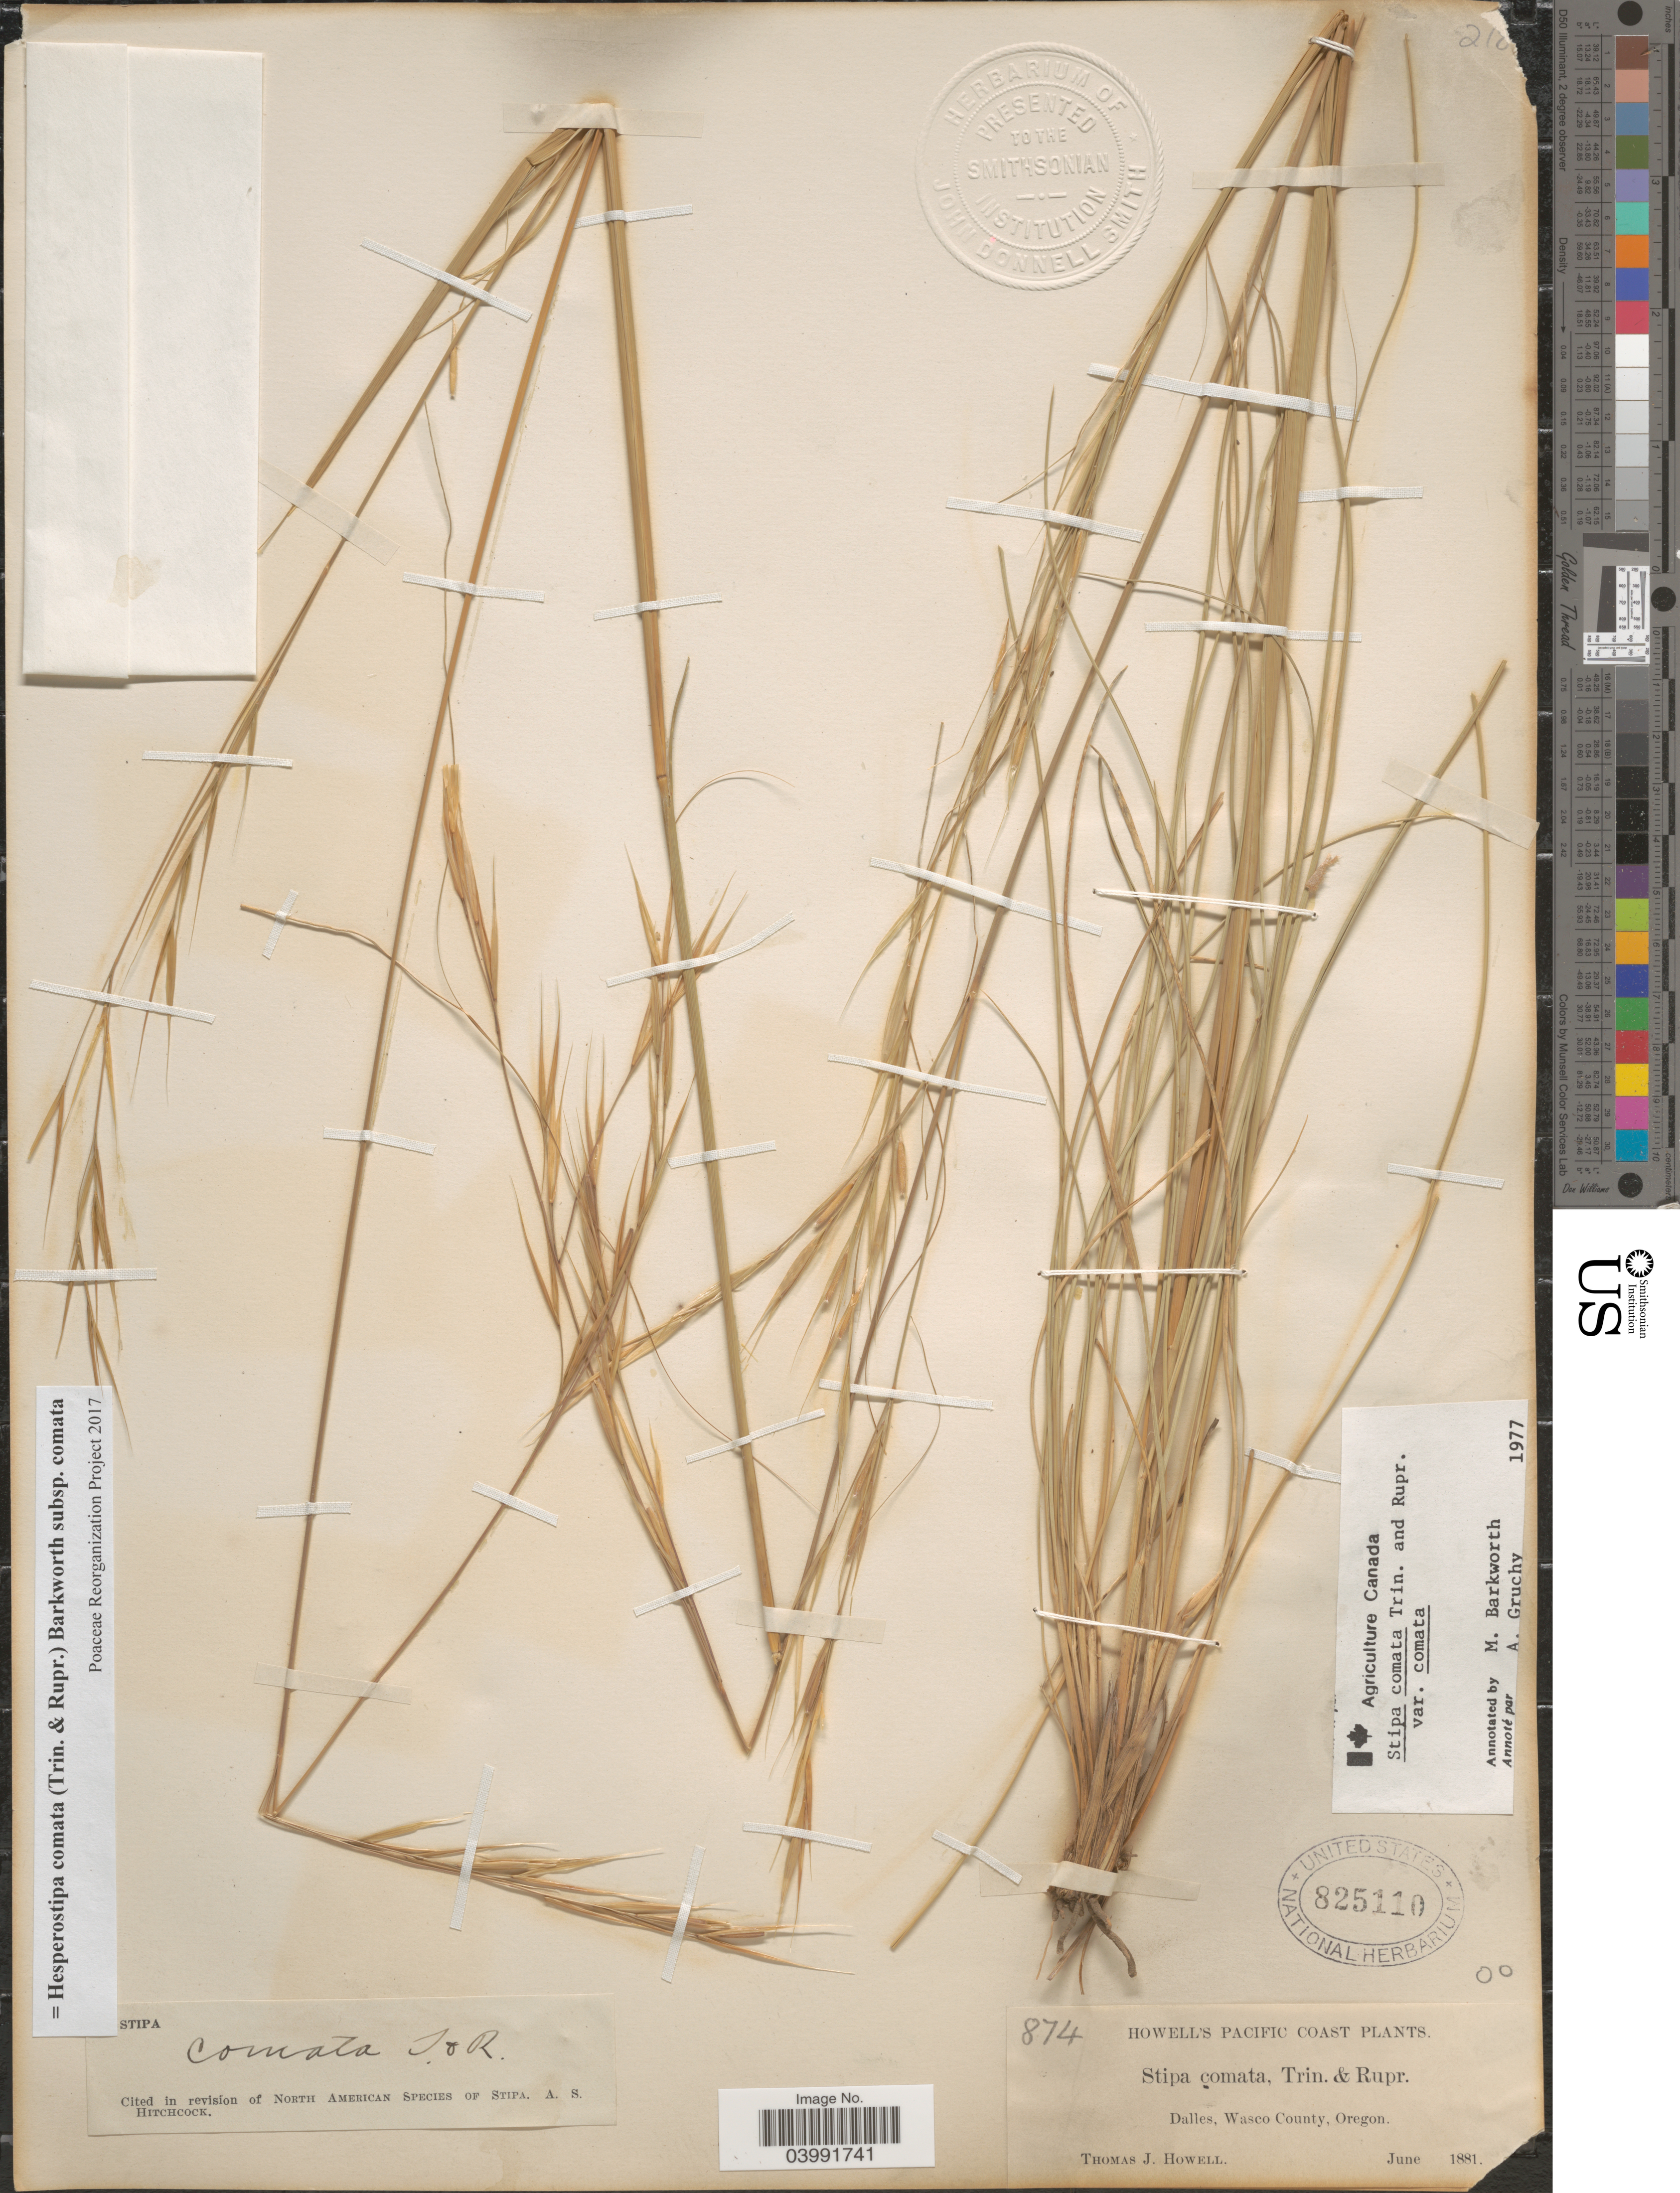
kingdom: Plantae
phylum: Tracheophyta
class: Liliopsida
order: Poales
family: Poaceae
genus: Hesperostipa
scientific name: Hesperostipa comata subsp. comata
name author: (Trin. & Rupr.) Barkworth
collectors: T. J. Howell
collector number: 874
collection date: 1881-06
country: United States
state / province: Oregon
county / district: Wasco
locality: Pacific Coast. Dalles, Wasco County.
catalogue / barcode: US 825110